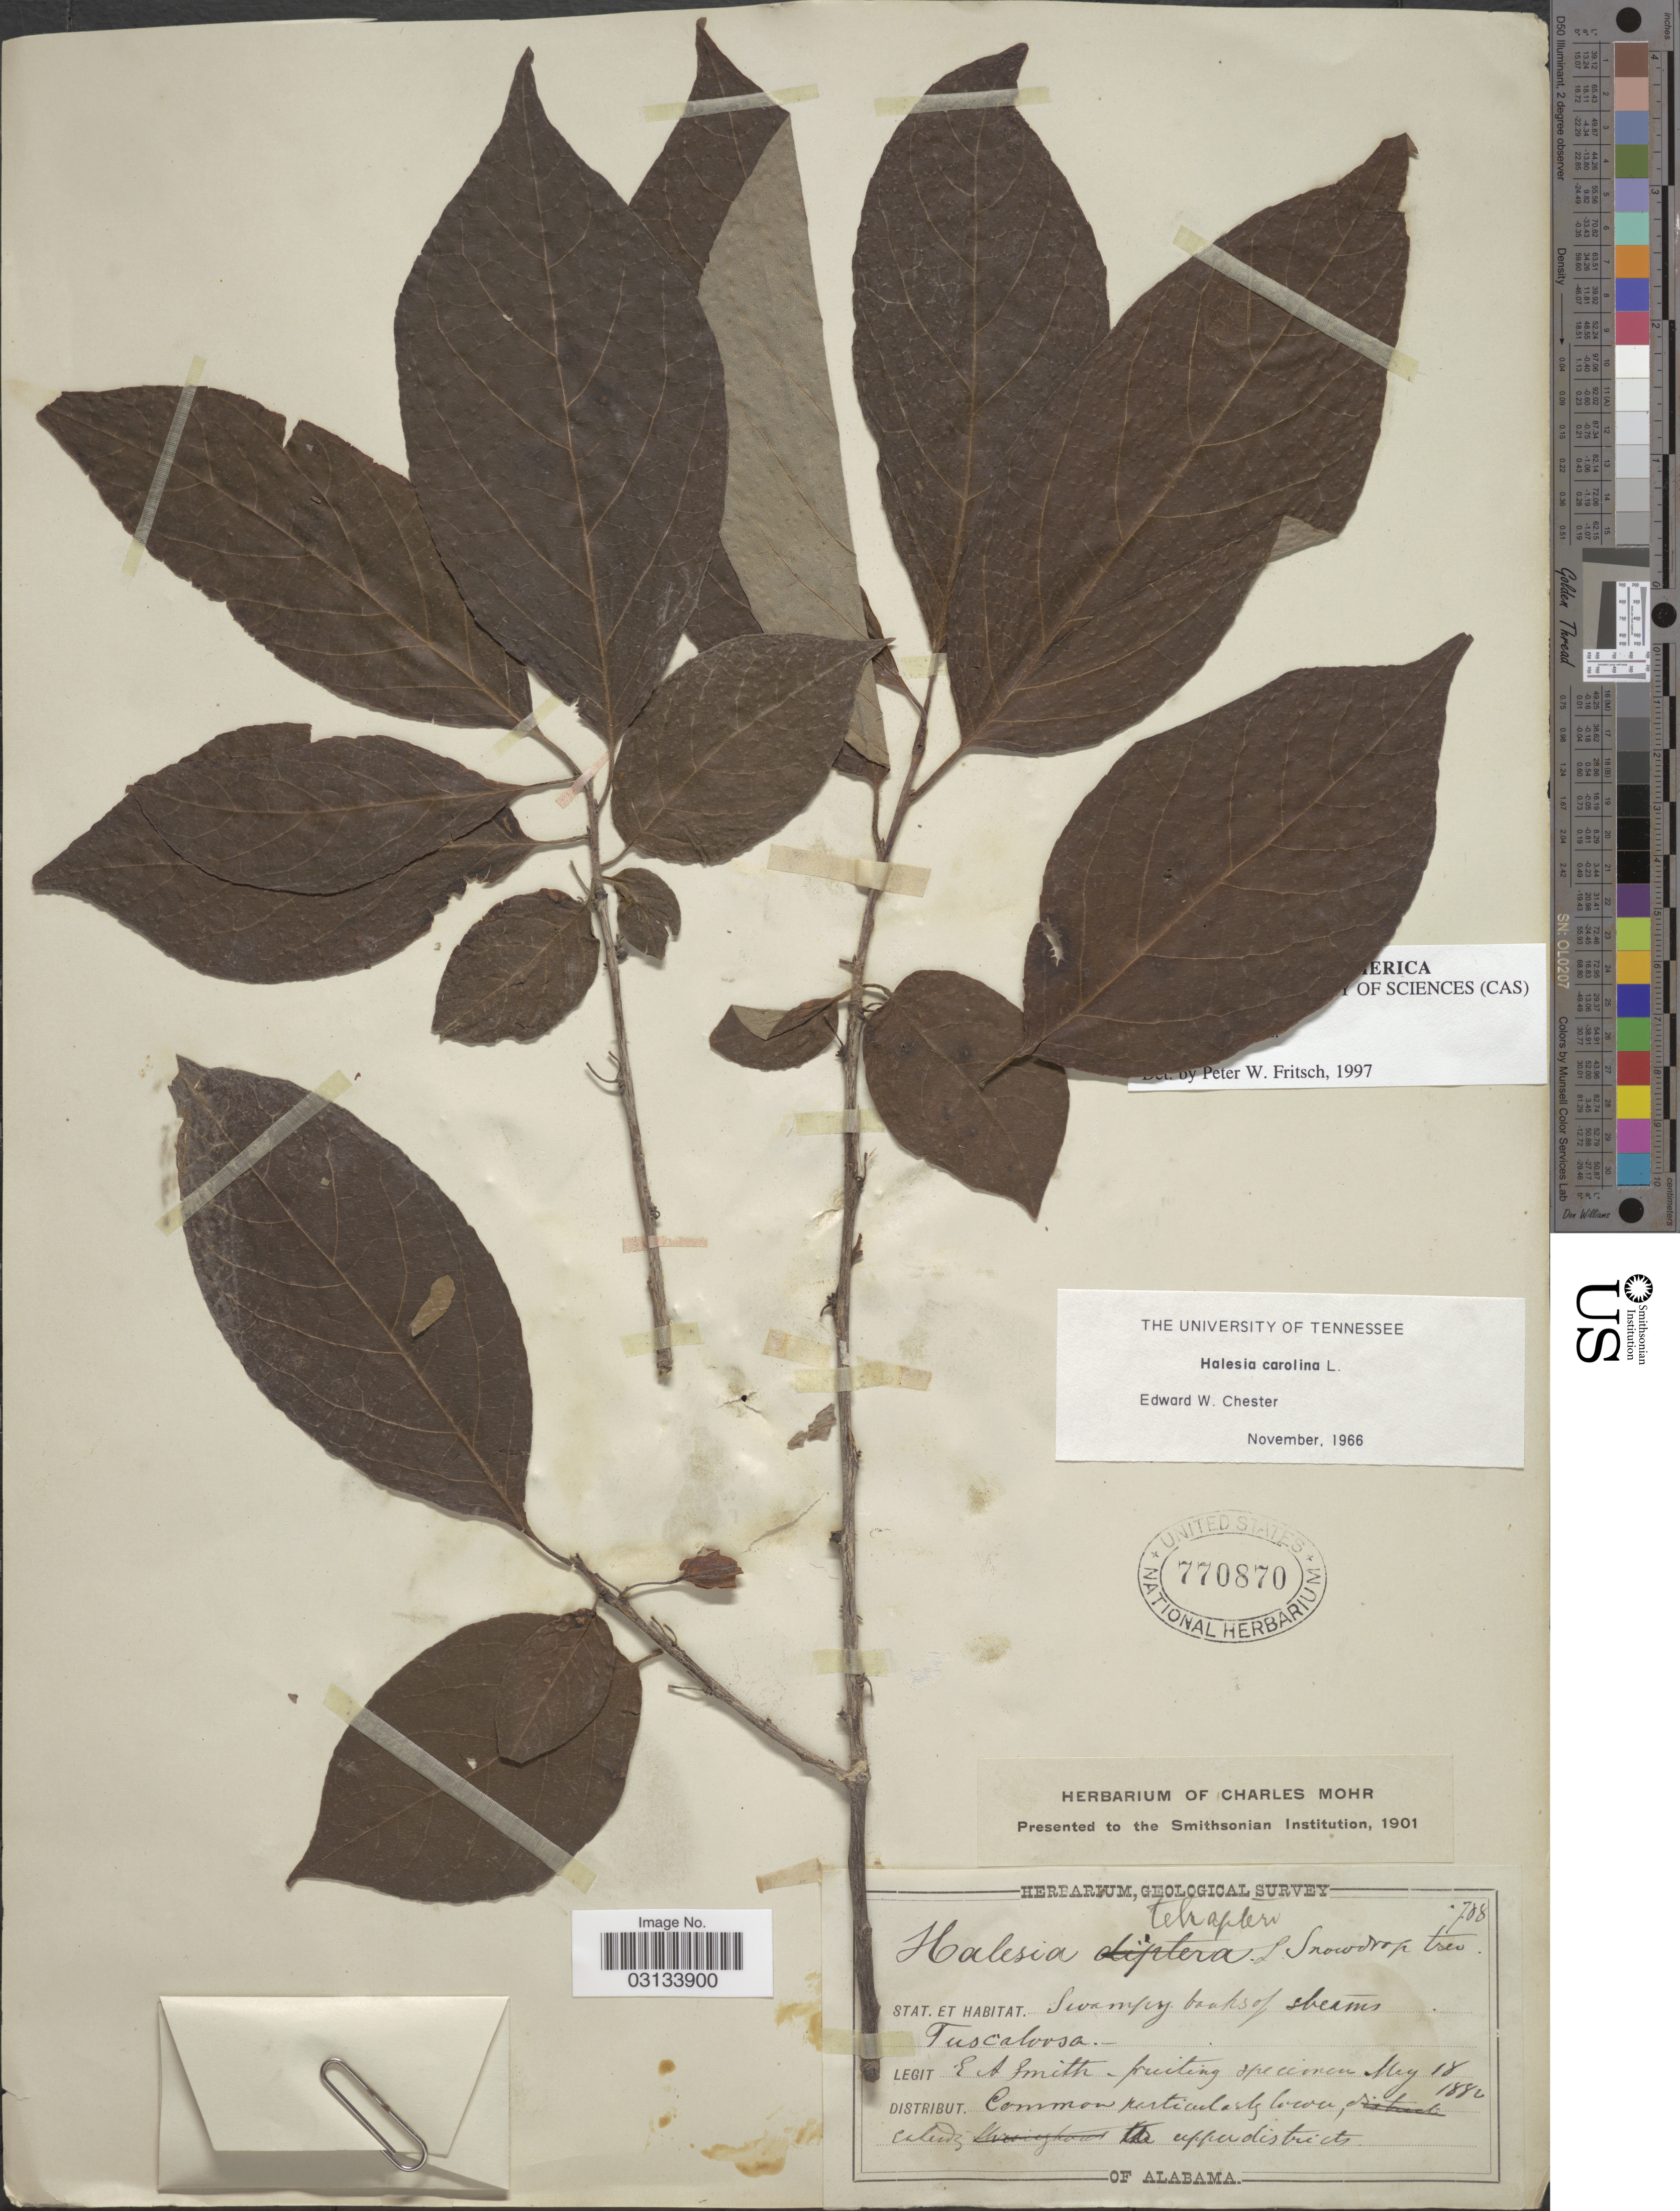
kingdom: Plantae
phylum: Tracheophyta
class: Magnoliopsida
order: Ericales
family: Styracaceae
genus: Halesia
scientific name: Halesia carolina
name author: L.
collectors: E. A. Smith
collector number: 708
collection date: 1882-05-18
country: United States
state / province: Alabama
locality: Swampy banks of streams Tuscaloosa.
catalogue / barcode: US 770870